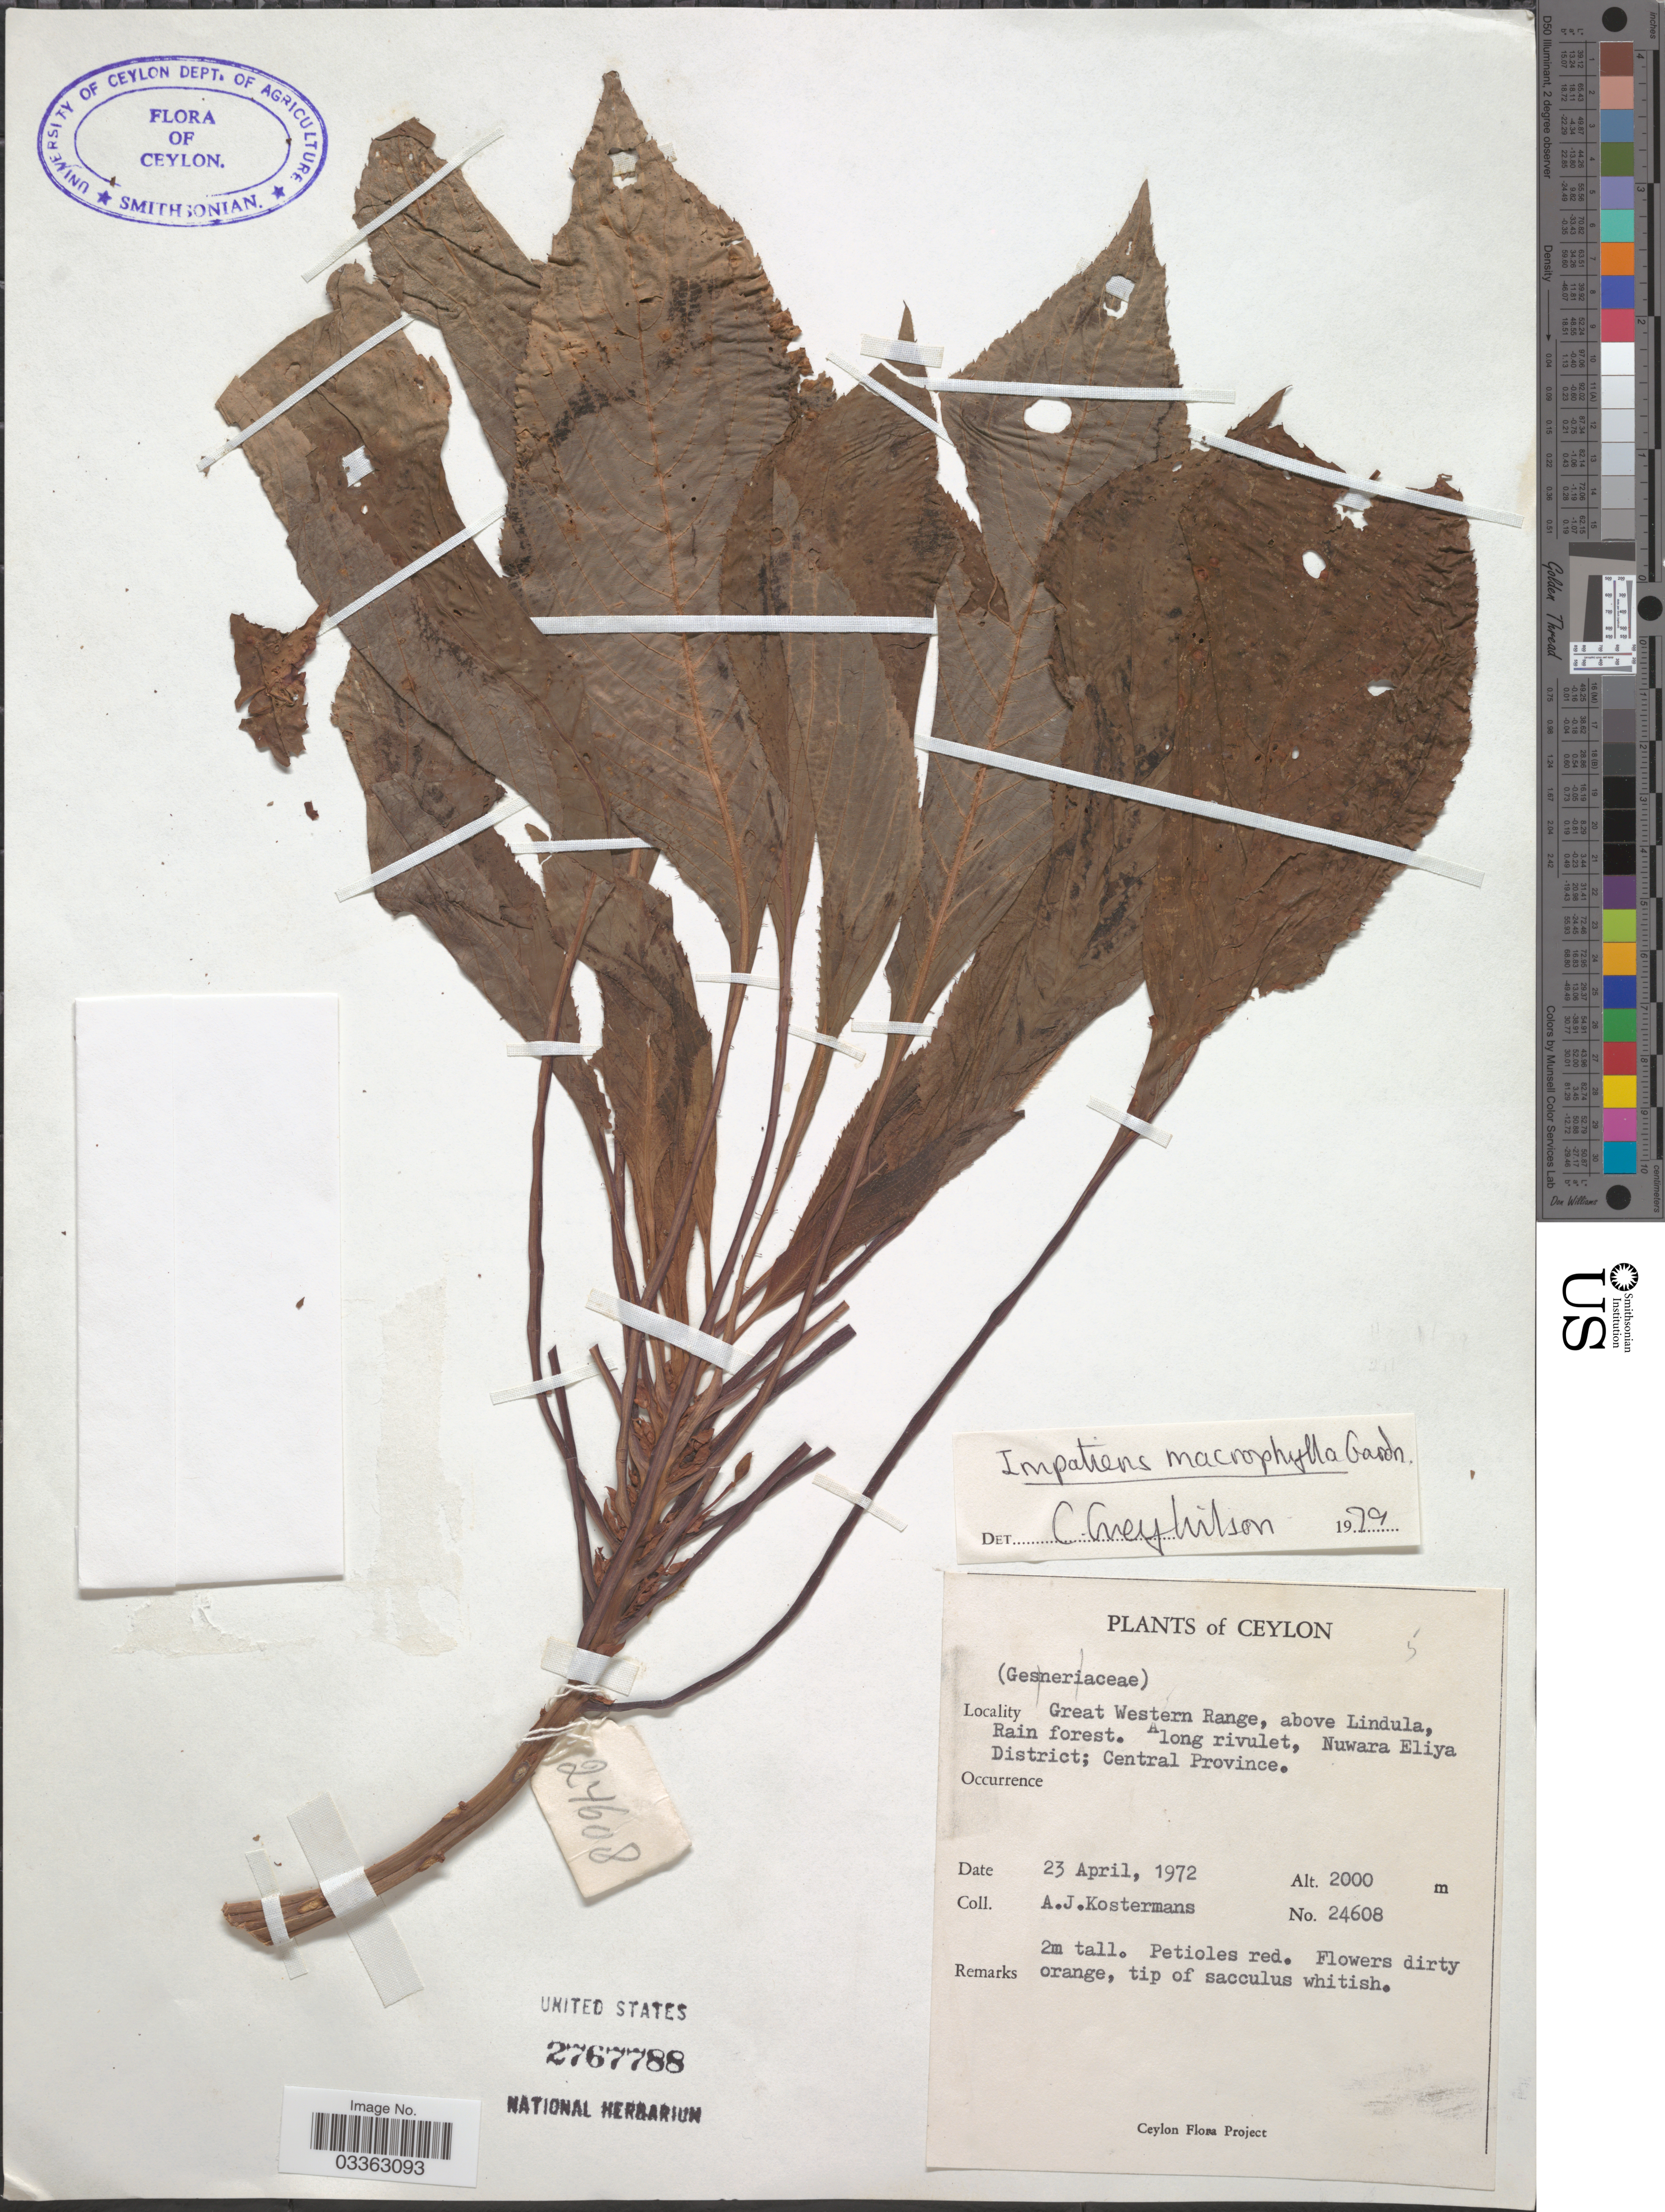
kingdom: Plantae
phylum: Tracheophyta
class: Magnoliopsida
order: Ericales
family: Balsaminaceae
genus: Impatiens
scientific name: Impatiens macrophylla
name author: Gardner ex Hook.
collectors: A. J. G. Kostermans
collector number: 24608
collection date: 1972-04-23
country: Sri Lanka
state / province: Central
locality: Ceylon, Great Western Range, above Lindula, Rain forest. Along rivulet, Nuwara Eliya District.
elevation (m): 2000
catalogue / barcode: US 2767788